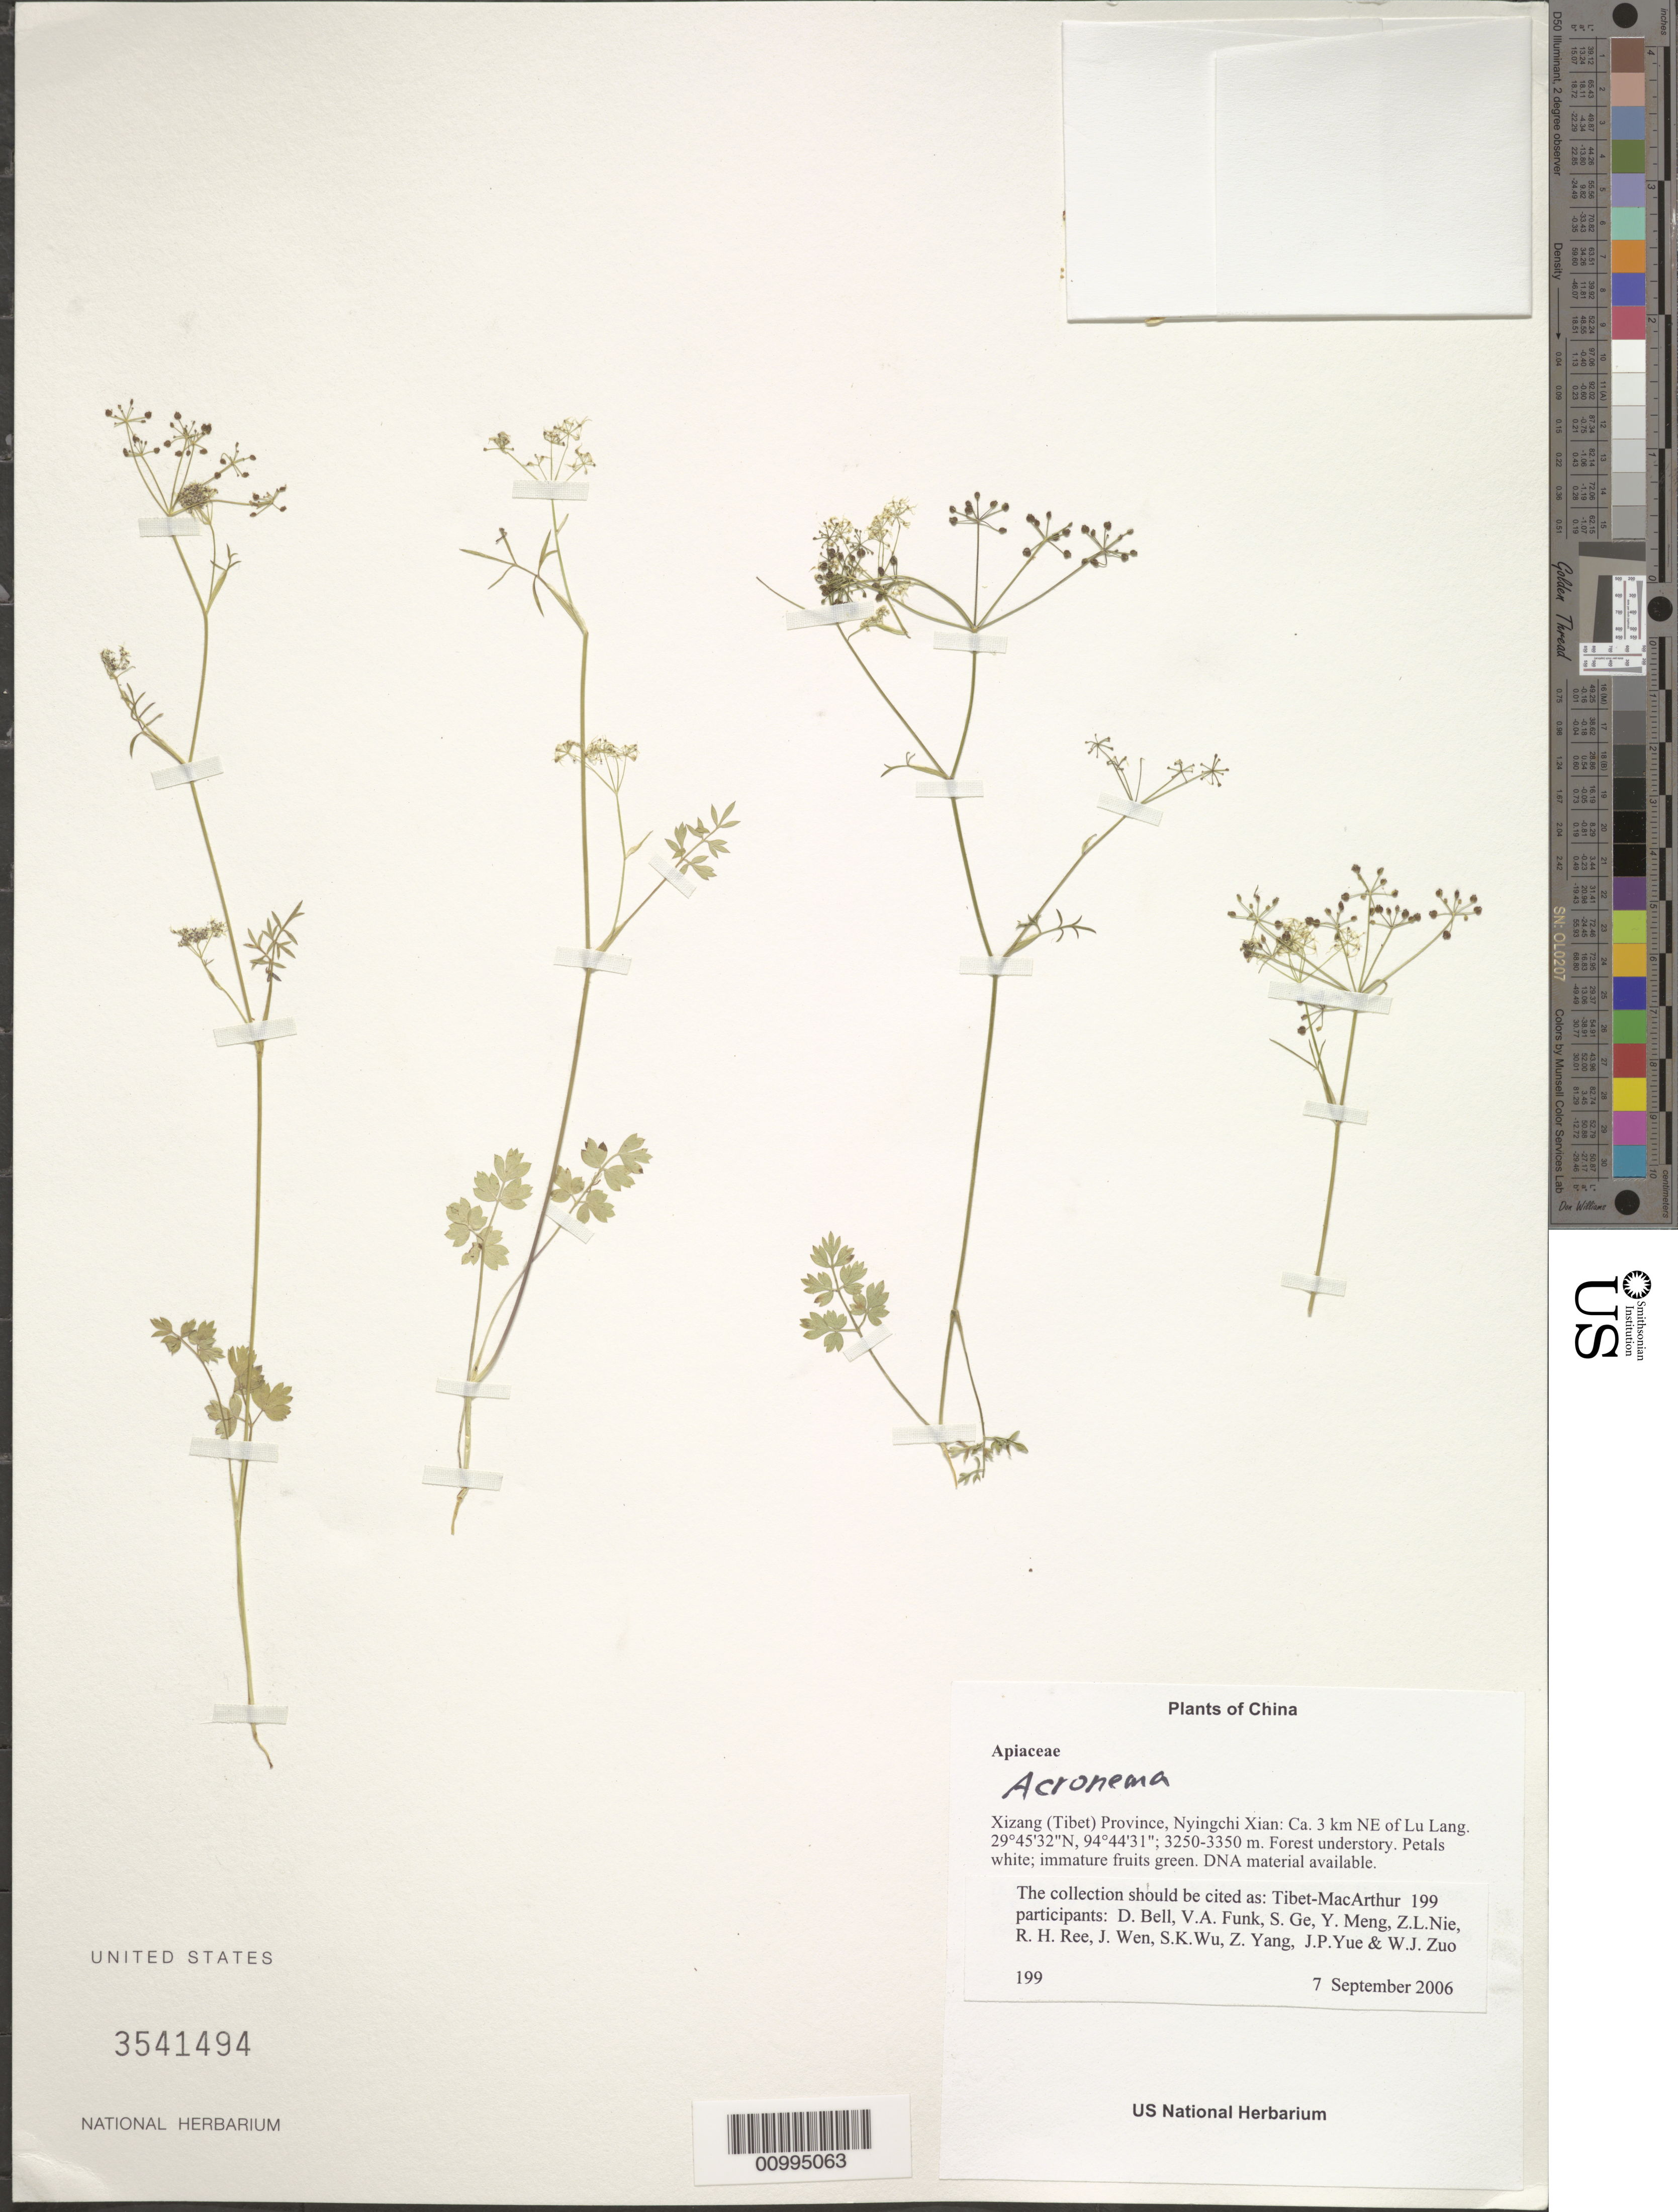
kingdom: Plantae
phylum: Tracheophyta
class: Magnoliopsida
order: Apiales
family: Apiaceae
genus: Acronema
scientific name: Acronema sp.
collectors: Tibet-MacArthur, D. A. Bell, V. Funk, S. Ge, Y. Meng, Z. Nie, R. Ree, J. Wen, S. K. Wu, Z. Yang, J. Yue & W. Zuo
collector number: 199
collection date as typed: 07 Sep 2006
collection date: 2006-09-07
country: China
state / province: Xizang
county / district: Nyingchi Xian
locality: Ca. 3 km NE of Lu Lang.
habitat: Mixed broadleaved (Quercus, Betula) and coniferous (Picea) forest and adjacent wet meadows. Forest understory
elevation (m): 3250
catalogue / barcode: US 3541494